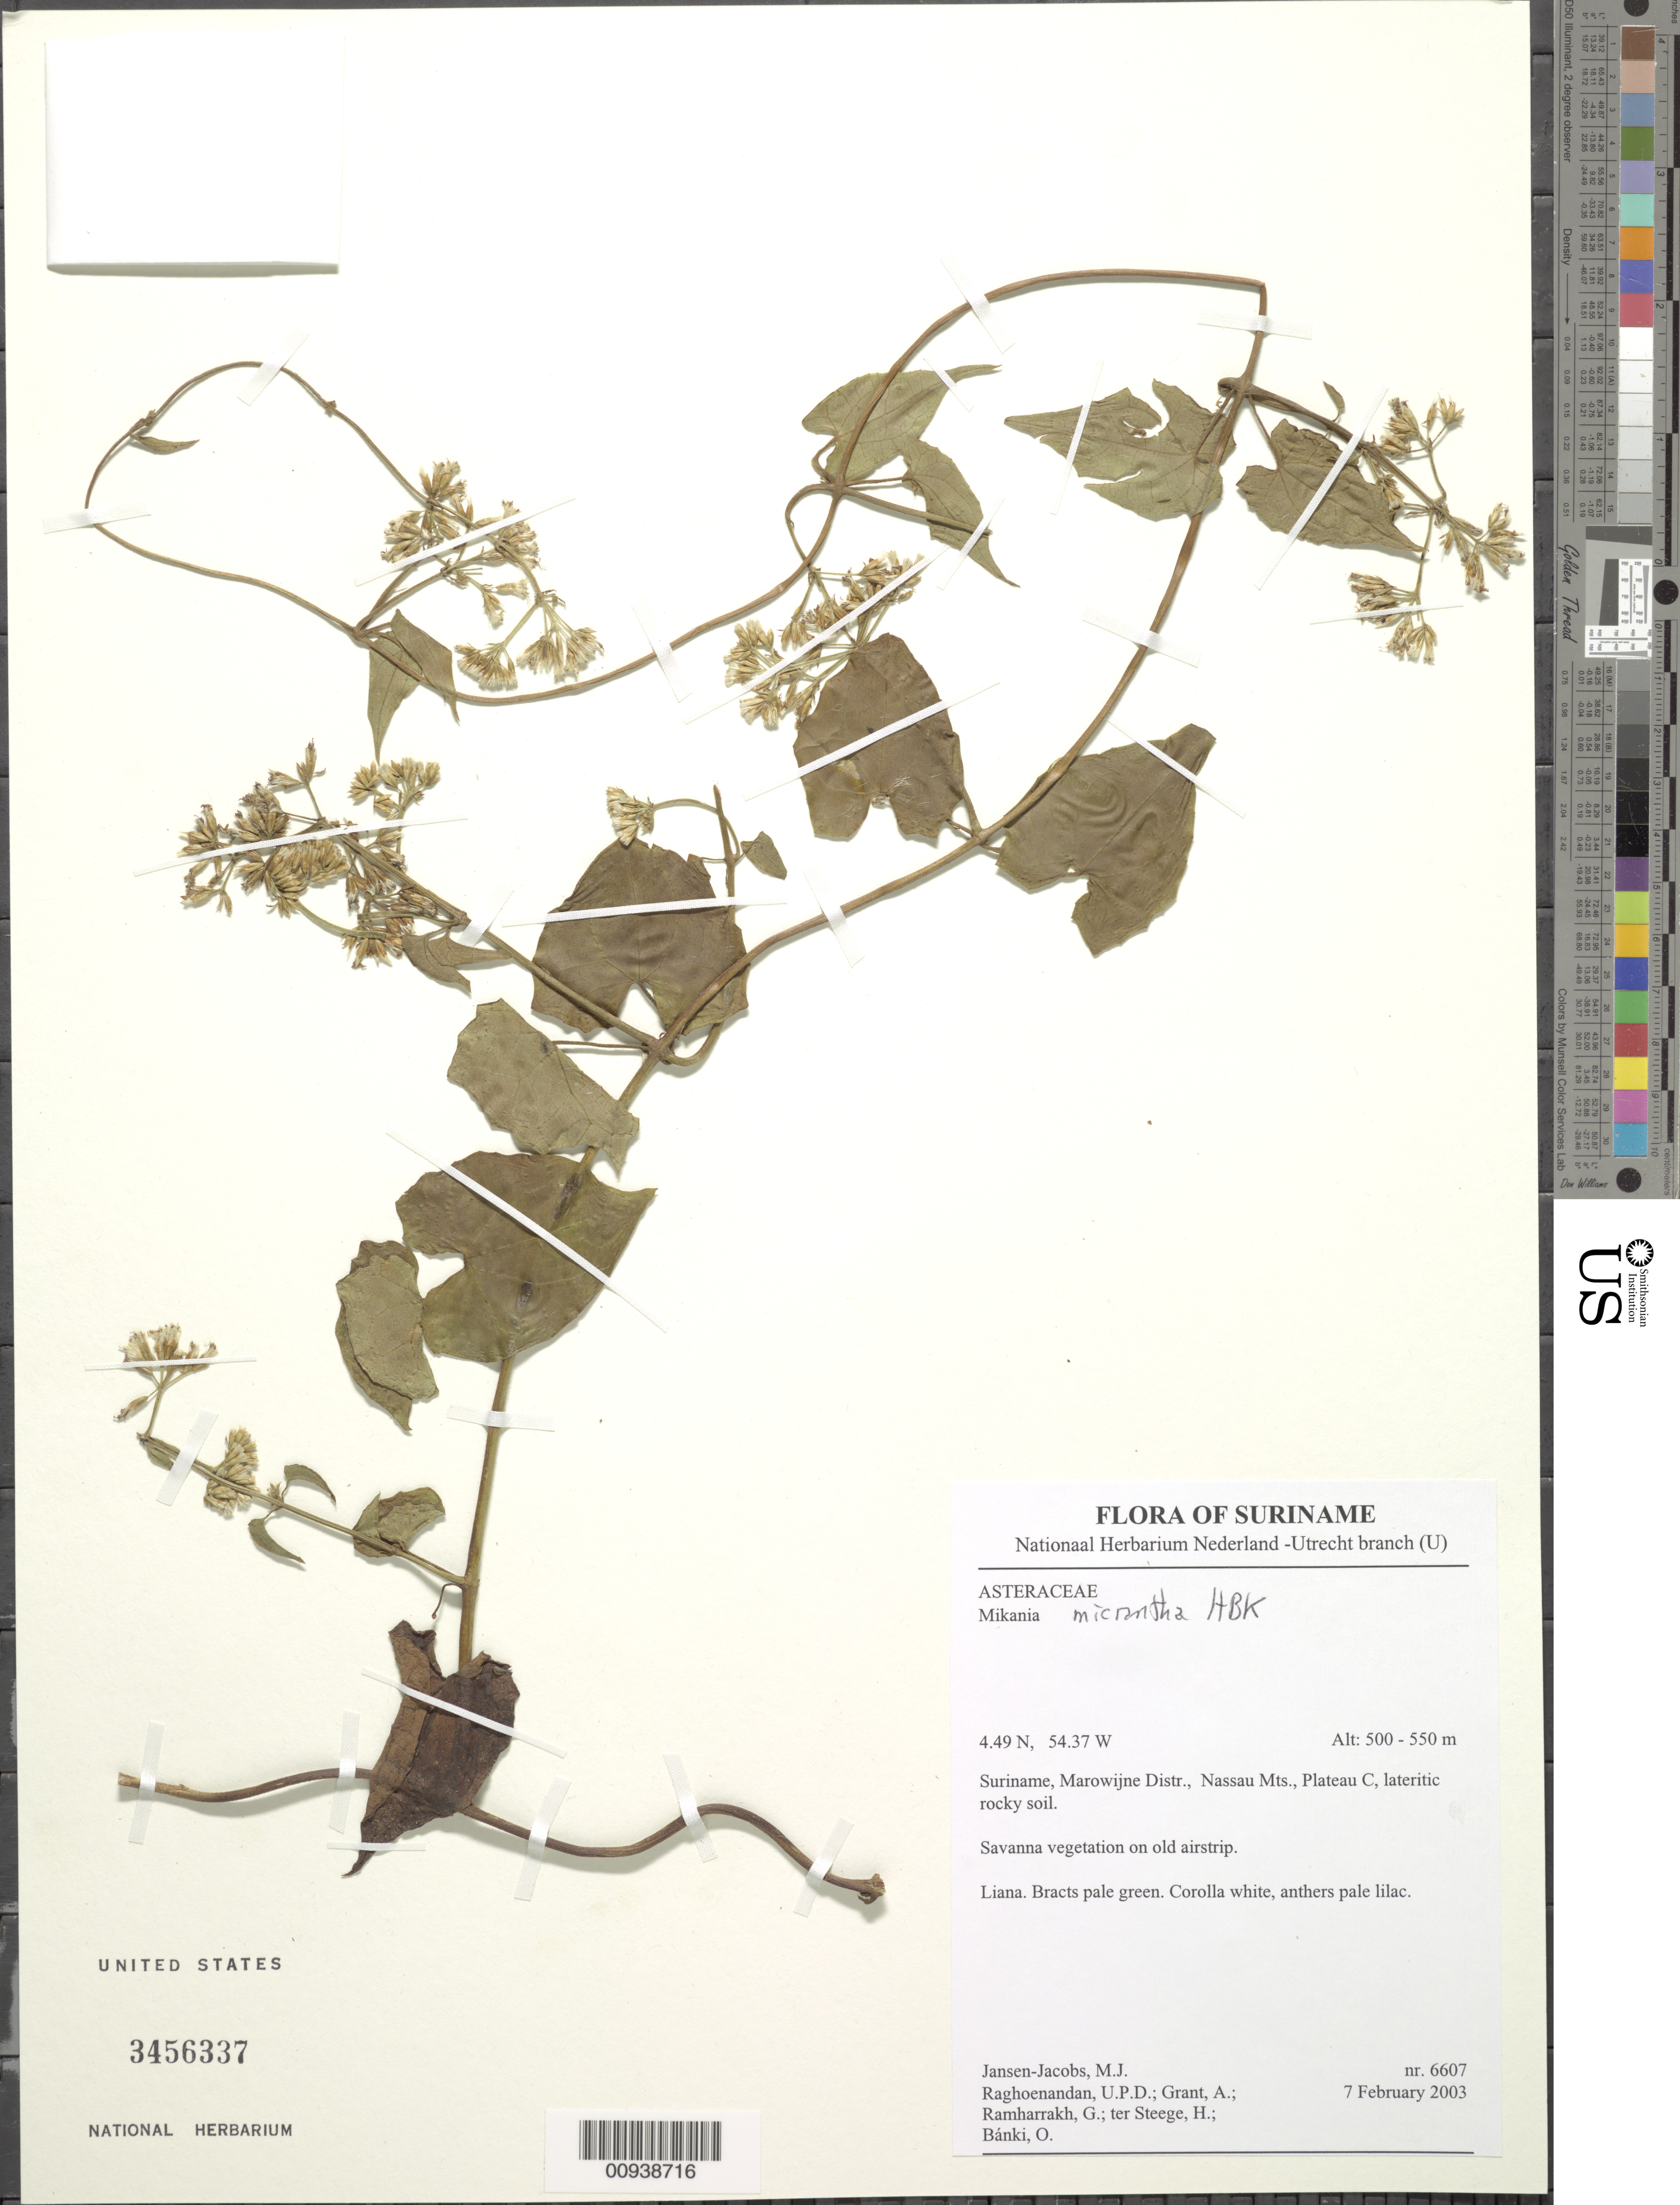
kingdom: Plantae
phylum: Tracheophyta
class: Magnoliopsida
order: Asterales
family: Asteraceae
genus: Mikania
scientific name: Mikania micrantha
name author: Kunth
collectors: M. J. Jansen-Jacobs, U. Raghoenandan, A. Grant, G. Ramharrakh, H. ter Steege & O. Bánki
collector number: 6607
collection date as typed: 7-Feb-03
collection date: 2003-02-07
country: Suriname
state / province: Marowijne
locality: Nassau Mts., Plateau C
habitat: Lateritic rocky soil; savanna vegetation on old airstrip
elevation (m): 500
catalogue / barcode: US 3456337